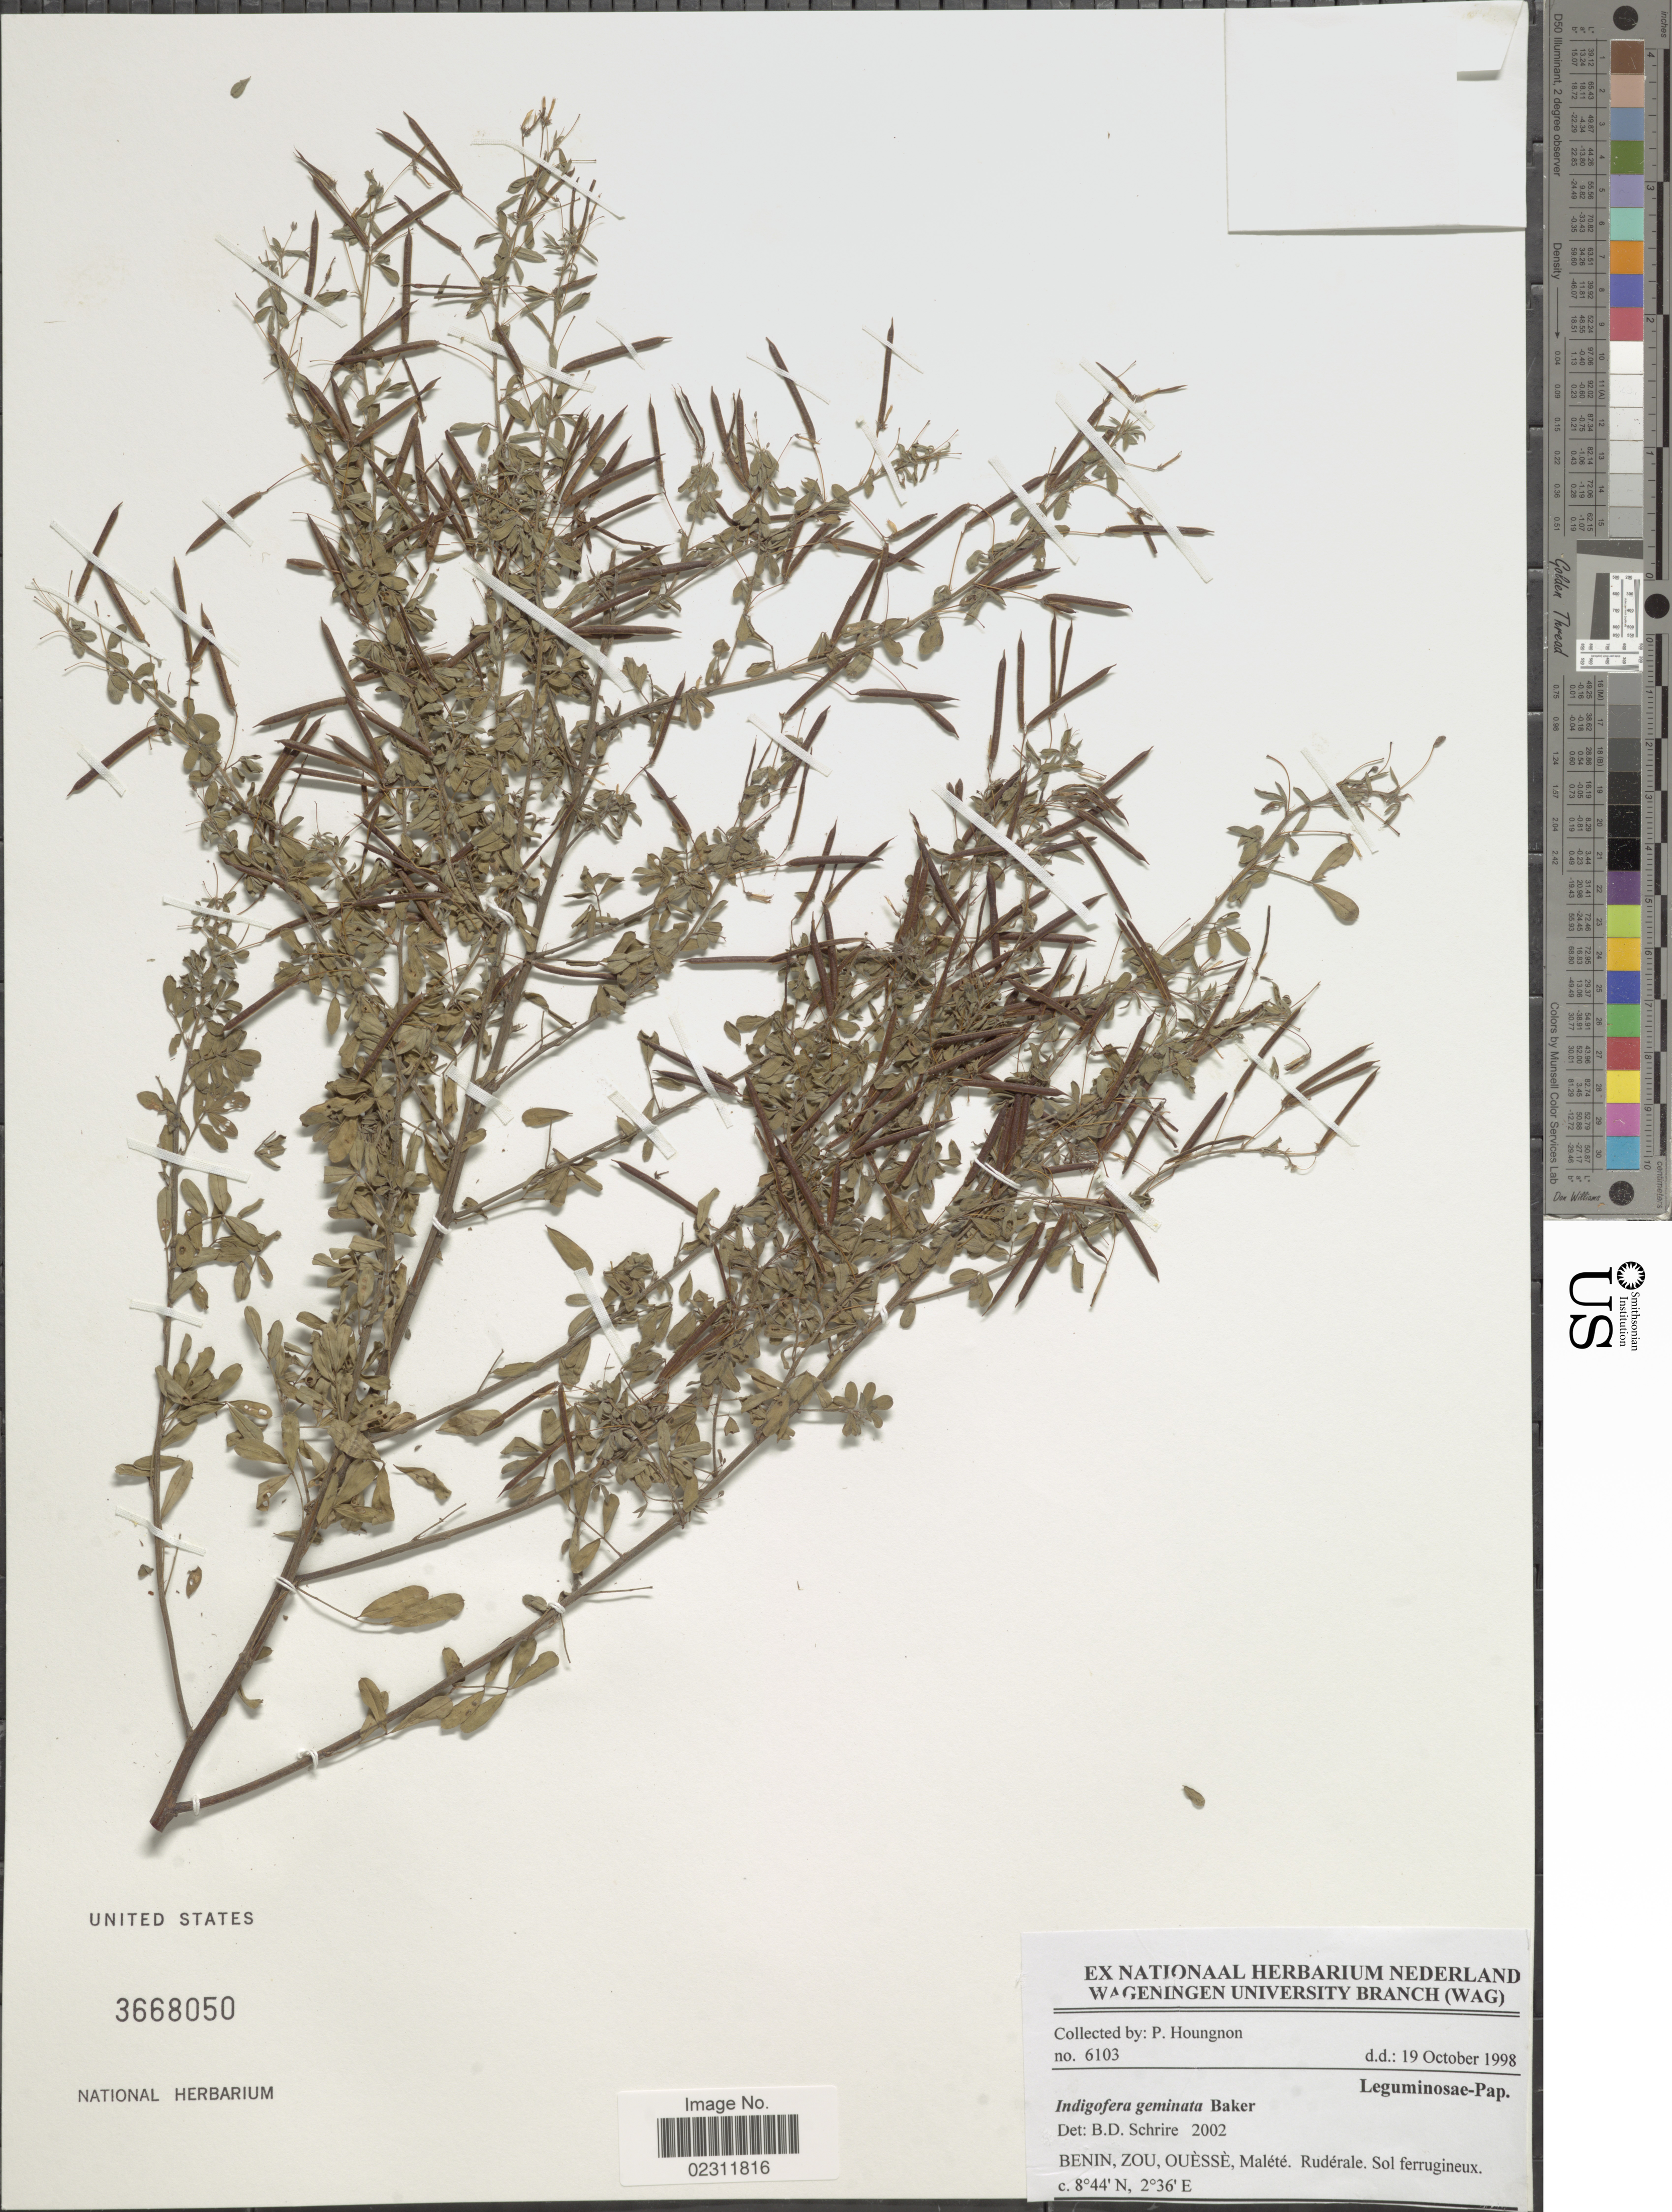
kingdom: Plantae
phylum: Tracheophyta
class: Magnoliopsida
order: Fabales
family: Fabaceae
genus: Indigofera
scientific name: Indigofera geminata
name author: Baker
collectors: P. Houngnon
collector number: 6103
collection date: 1998-10-19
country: Benin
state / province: Zou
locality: Ouesse, Malete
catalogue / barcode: US 3668050